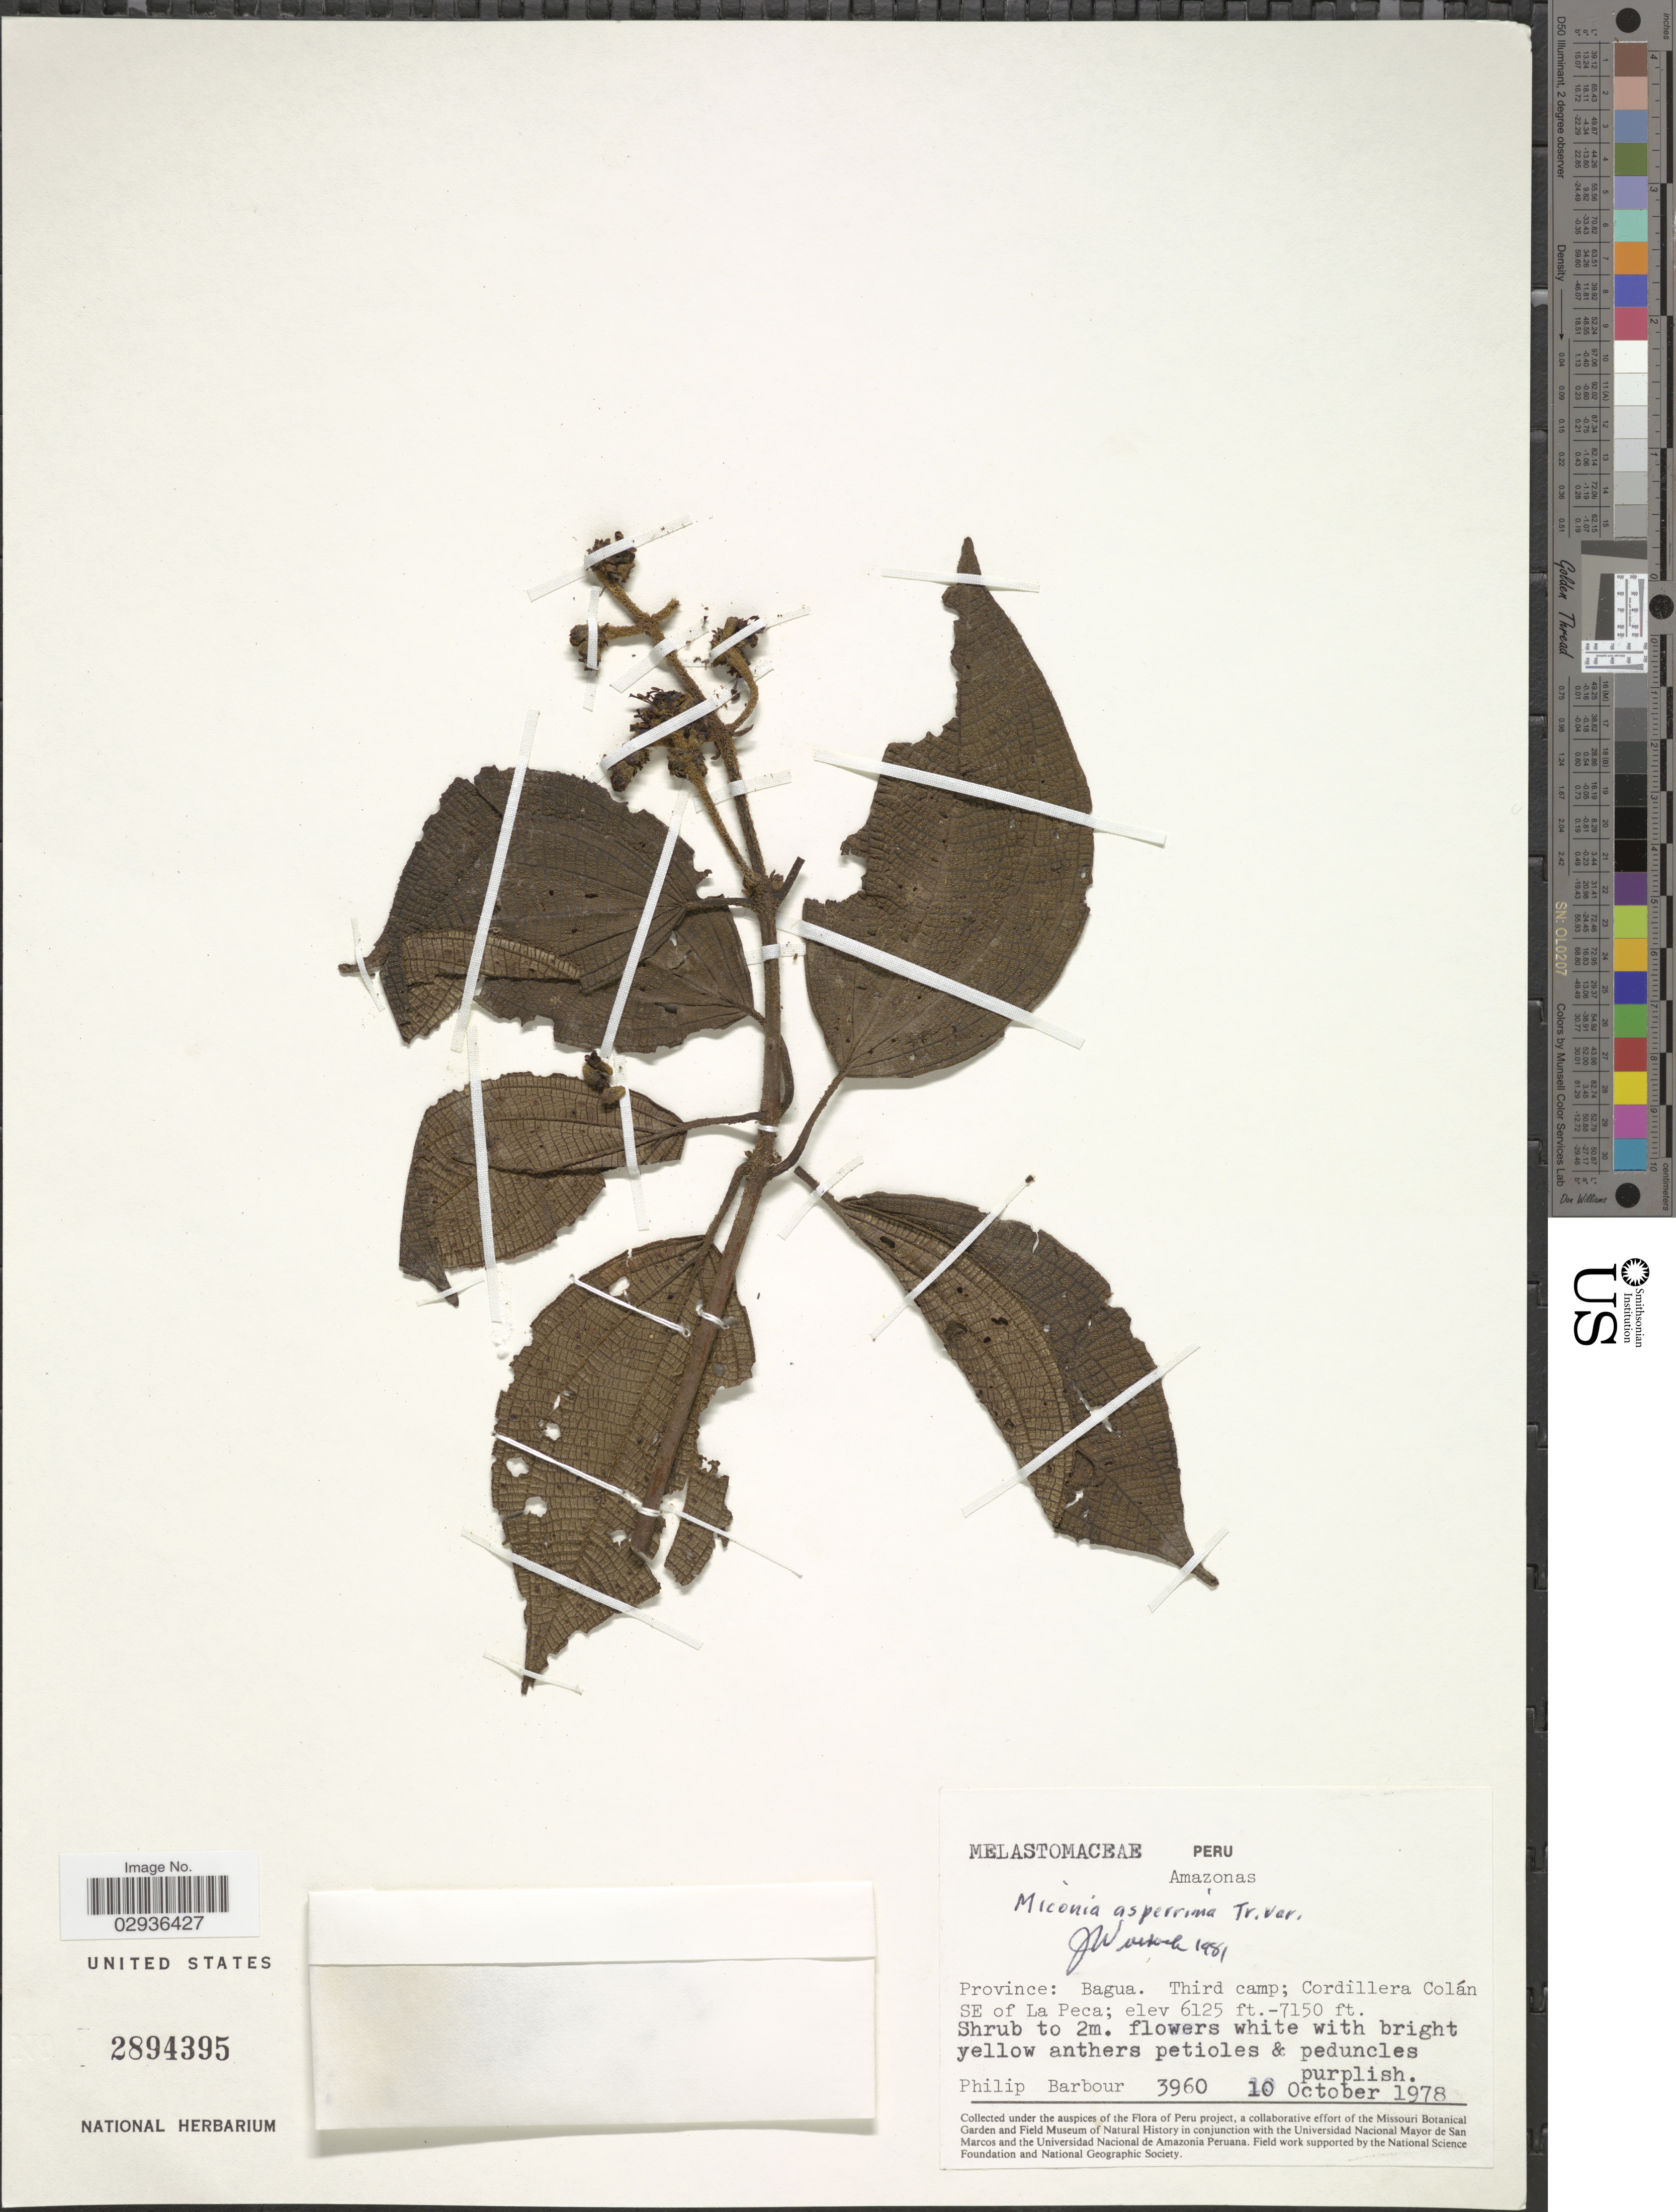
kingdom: Plantae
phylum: Tracheophyta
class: Magnoliopsida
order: Myrtales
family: Melastomataceae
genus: Miconia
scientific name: Miconia asperrima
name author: Triana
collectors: P. Barbour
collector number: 3960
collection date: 1978-10-10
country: Peru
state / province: Amazonas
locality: Province: Bagua. Third camp; Cordillera Colán SE of La Peca.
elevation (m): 6125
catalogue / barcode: US 2894395